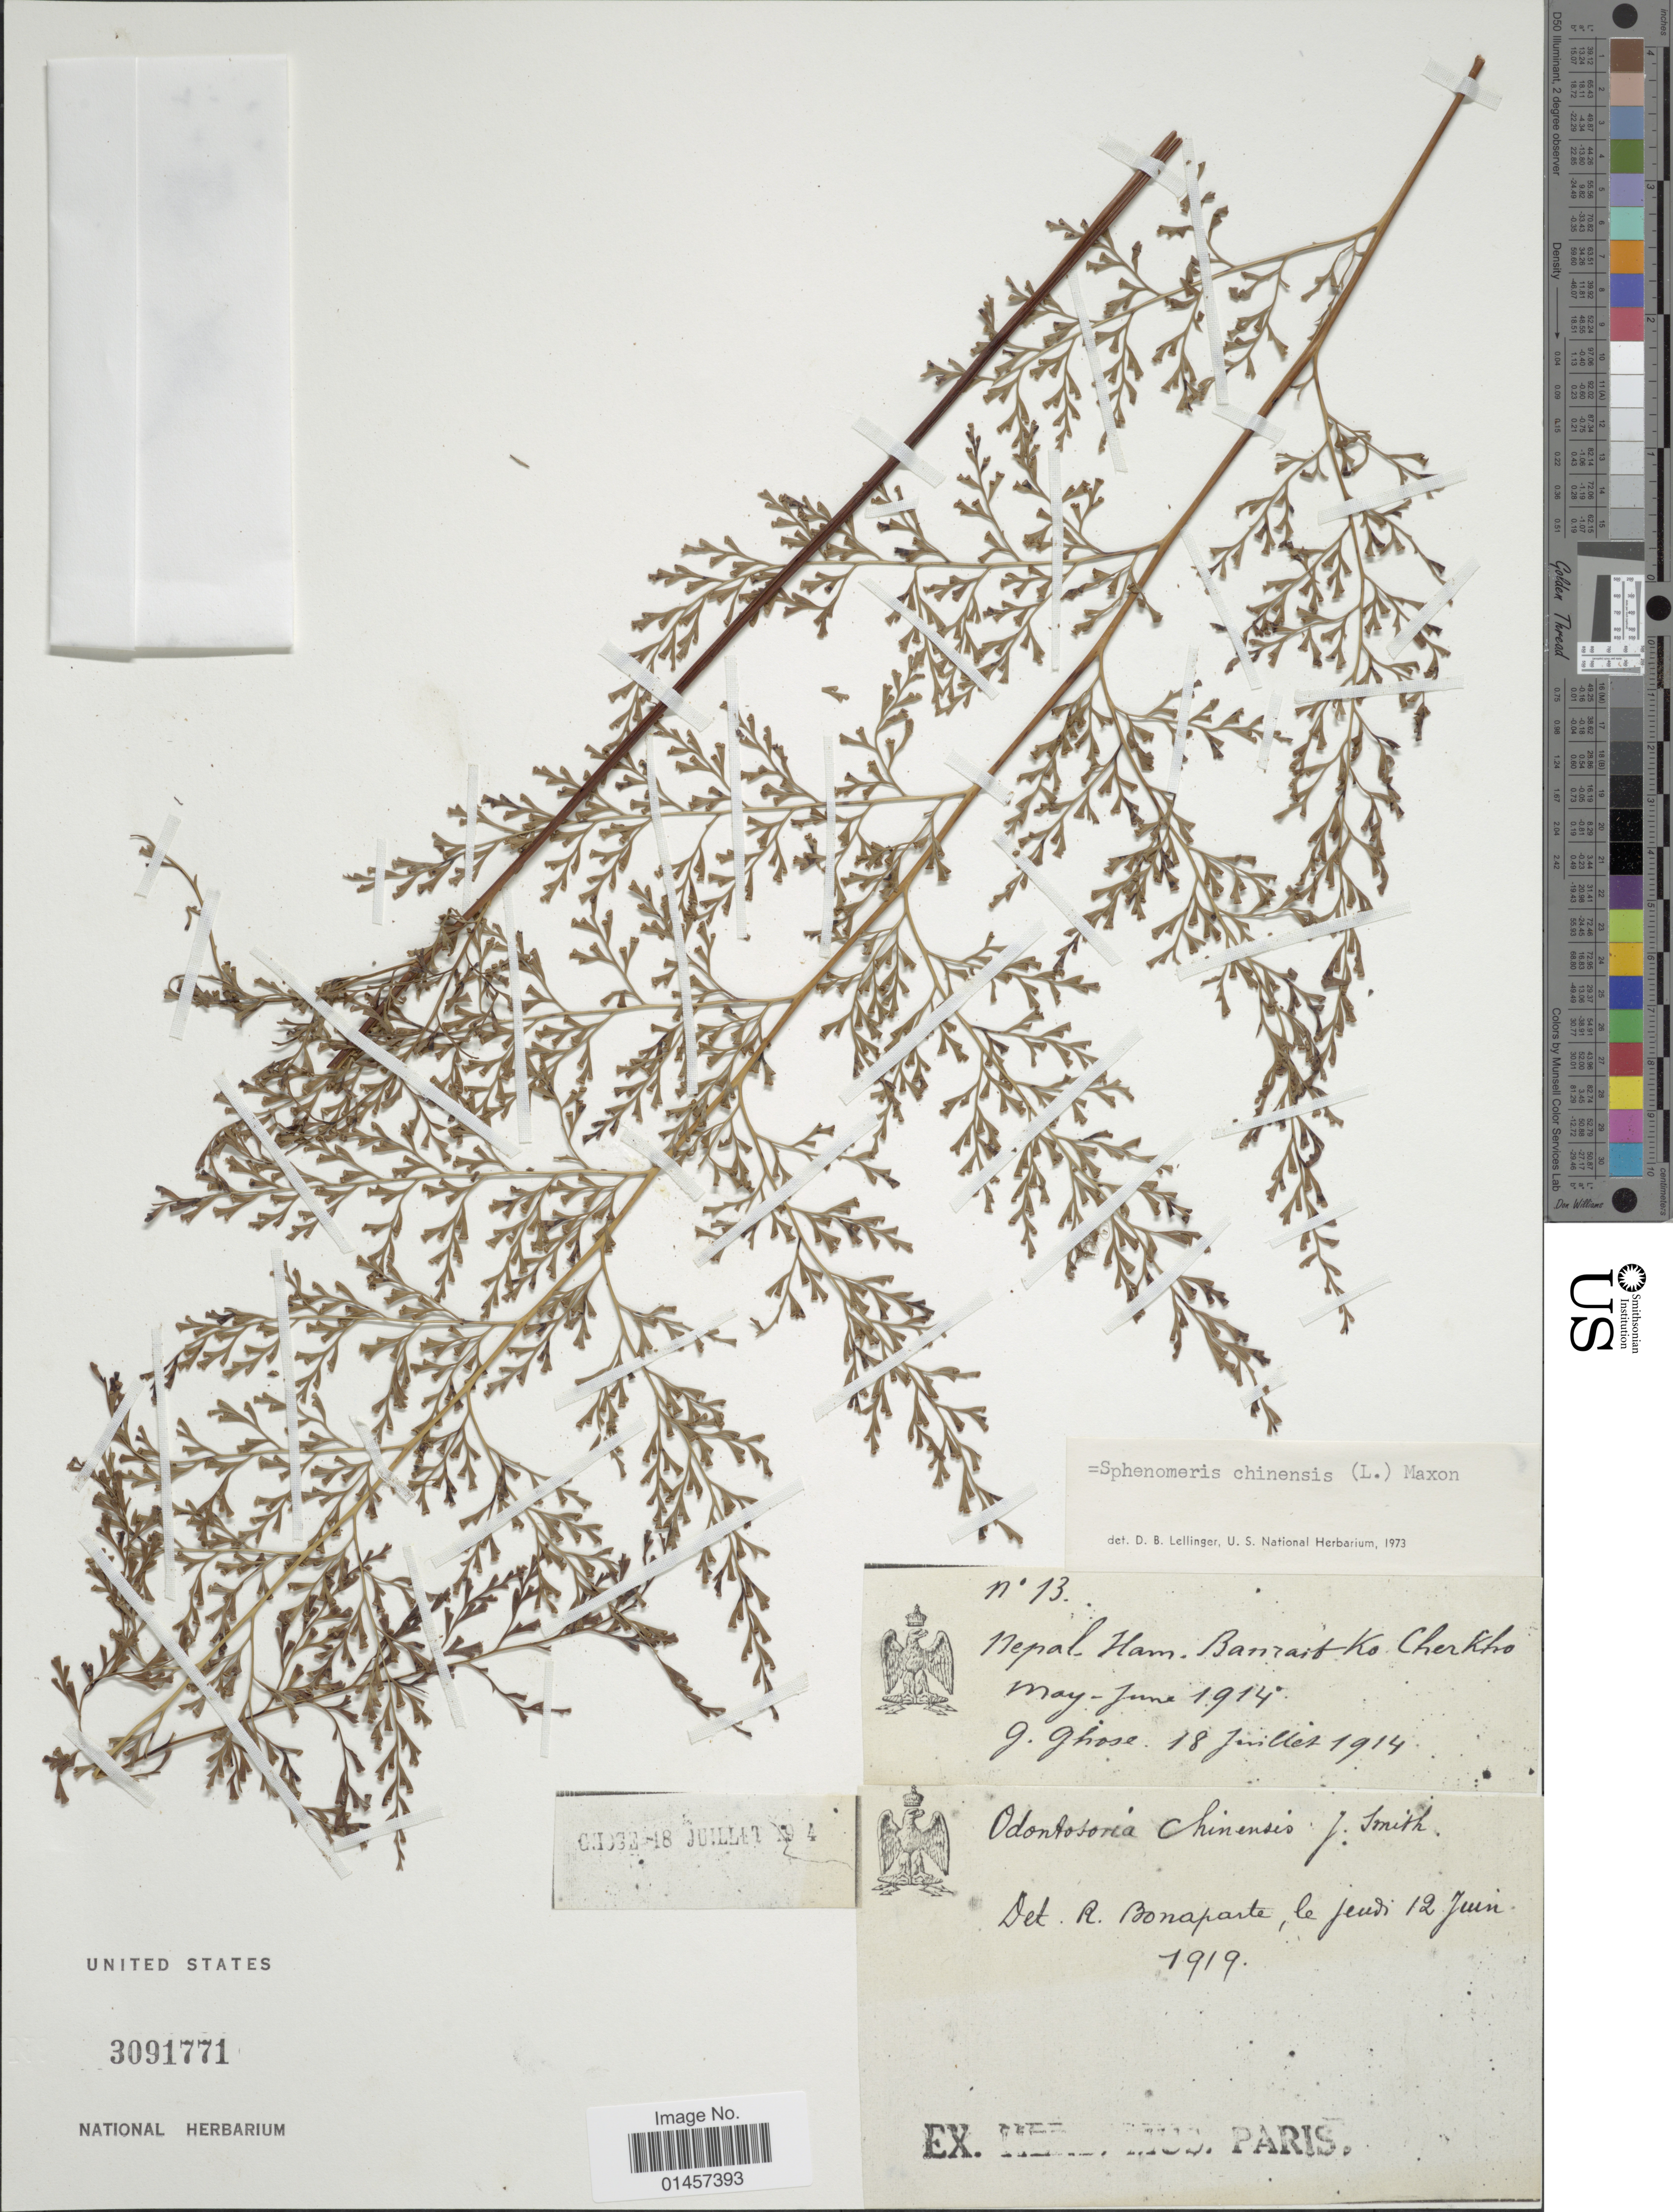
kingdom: Plantae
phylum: Tracheophyta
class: Polypodiopsida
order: Polypodiales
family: Lindsaeaceae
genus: Sphenomeris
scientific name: Sphenomeris chinensis var. chinensis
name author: (L.) Maxon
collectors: G. Ghose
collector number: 13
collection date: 1914-07-18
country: Nepal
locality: Nepal Ham. Banrait Ko Cherkho [interpreted]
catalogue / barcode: US 3091771